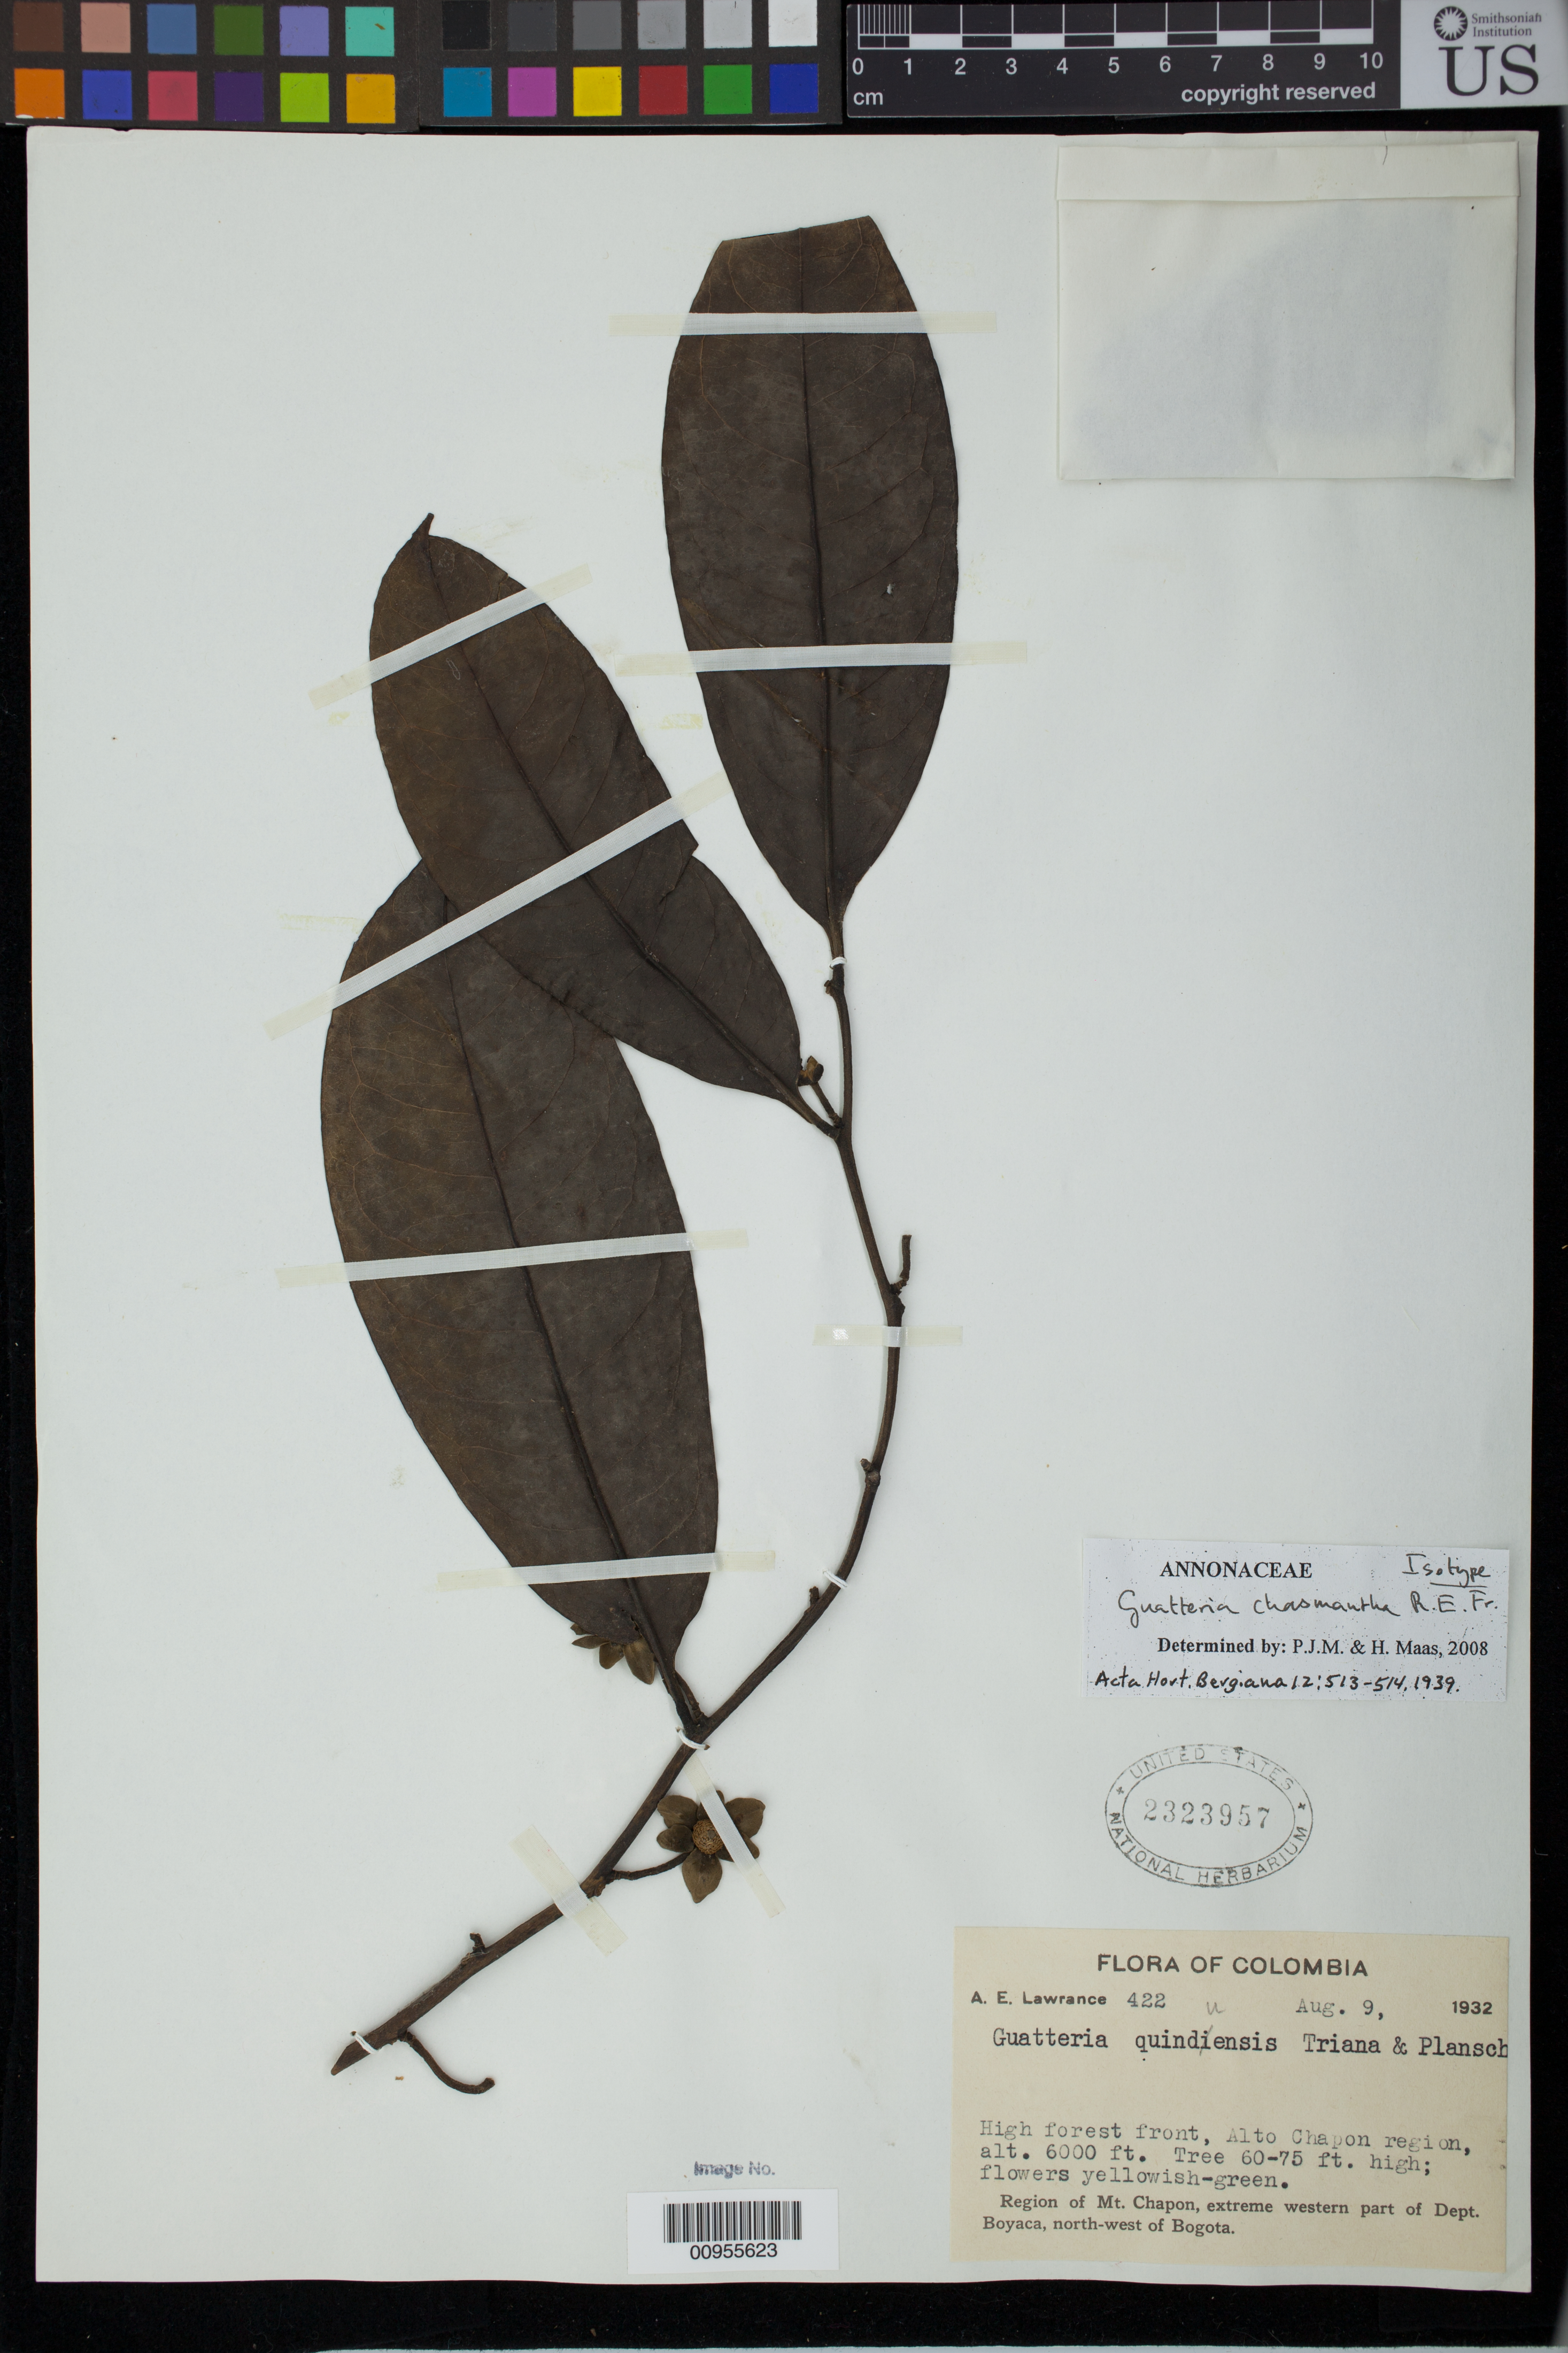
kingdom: Plantae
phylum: Tracheophyta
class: Magnoliopsida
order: Magnoliales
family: Annonaceae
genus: Guatteria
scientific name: Guatteria chasmantha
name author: R.E. Fr.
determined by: Maas van de Kamer, H.; Maas, P. J.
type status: Isotype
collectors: A. Lawrance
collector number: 422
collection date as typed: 09 Aug 1932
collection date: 1932-08-09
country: Colombia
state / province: Boyacá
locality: Region of Mt. Chapon, extreme western part of Dept. Boyaca, north-west of Bogota.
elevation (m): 1829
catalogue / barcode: US 2323957